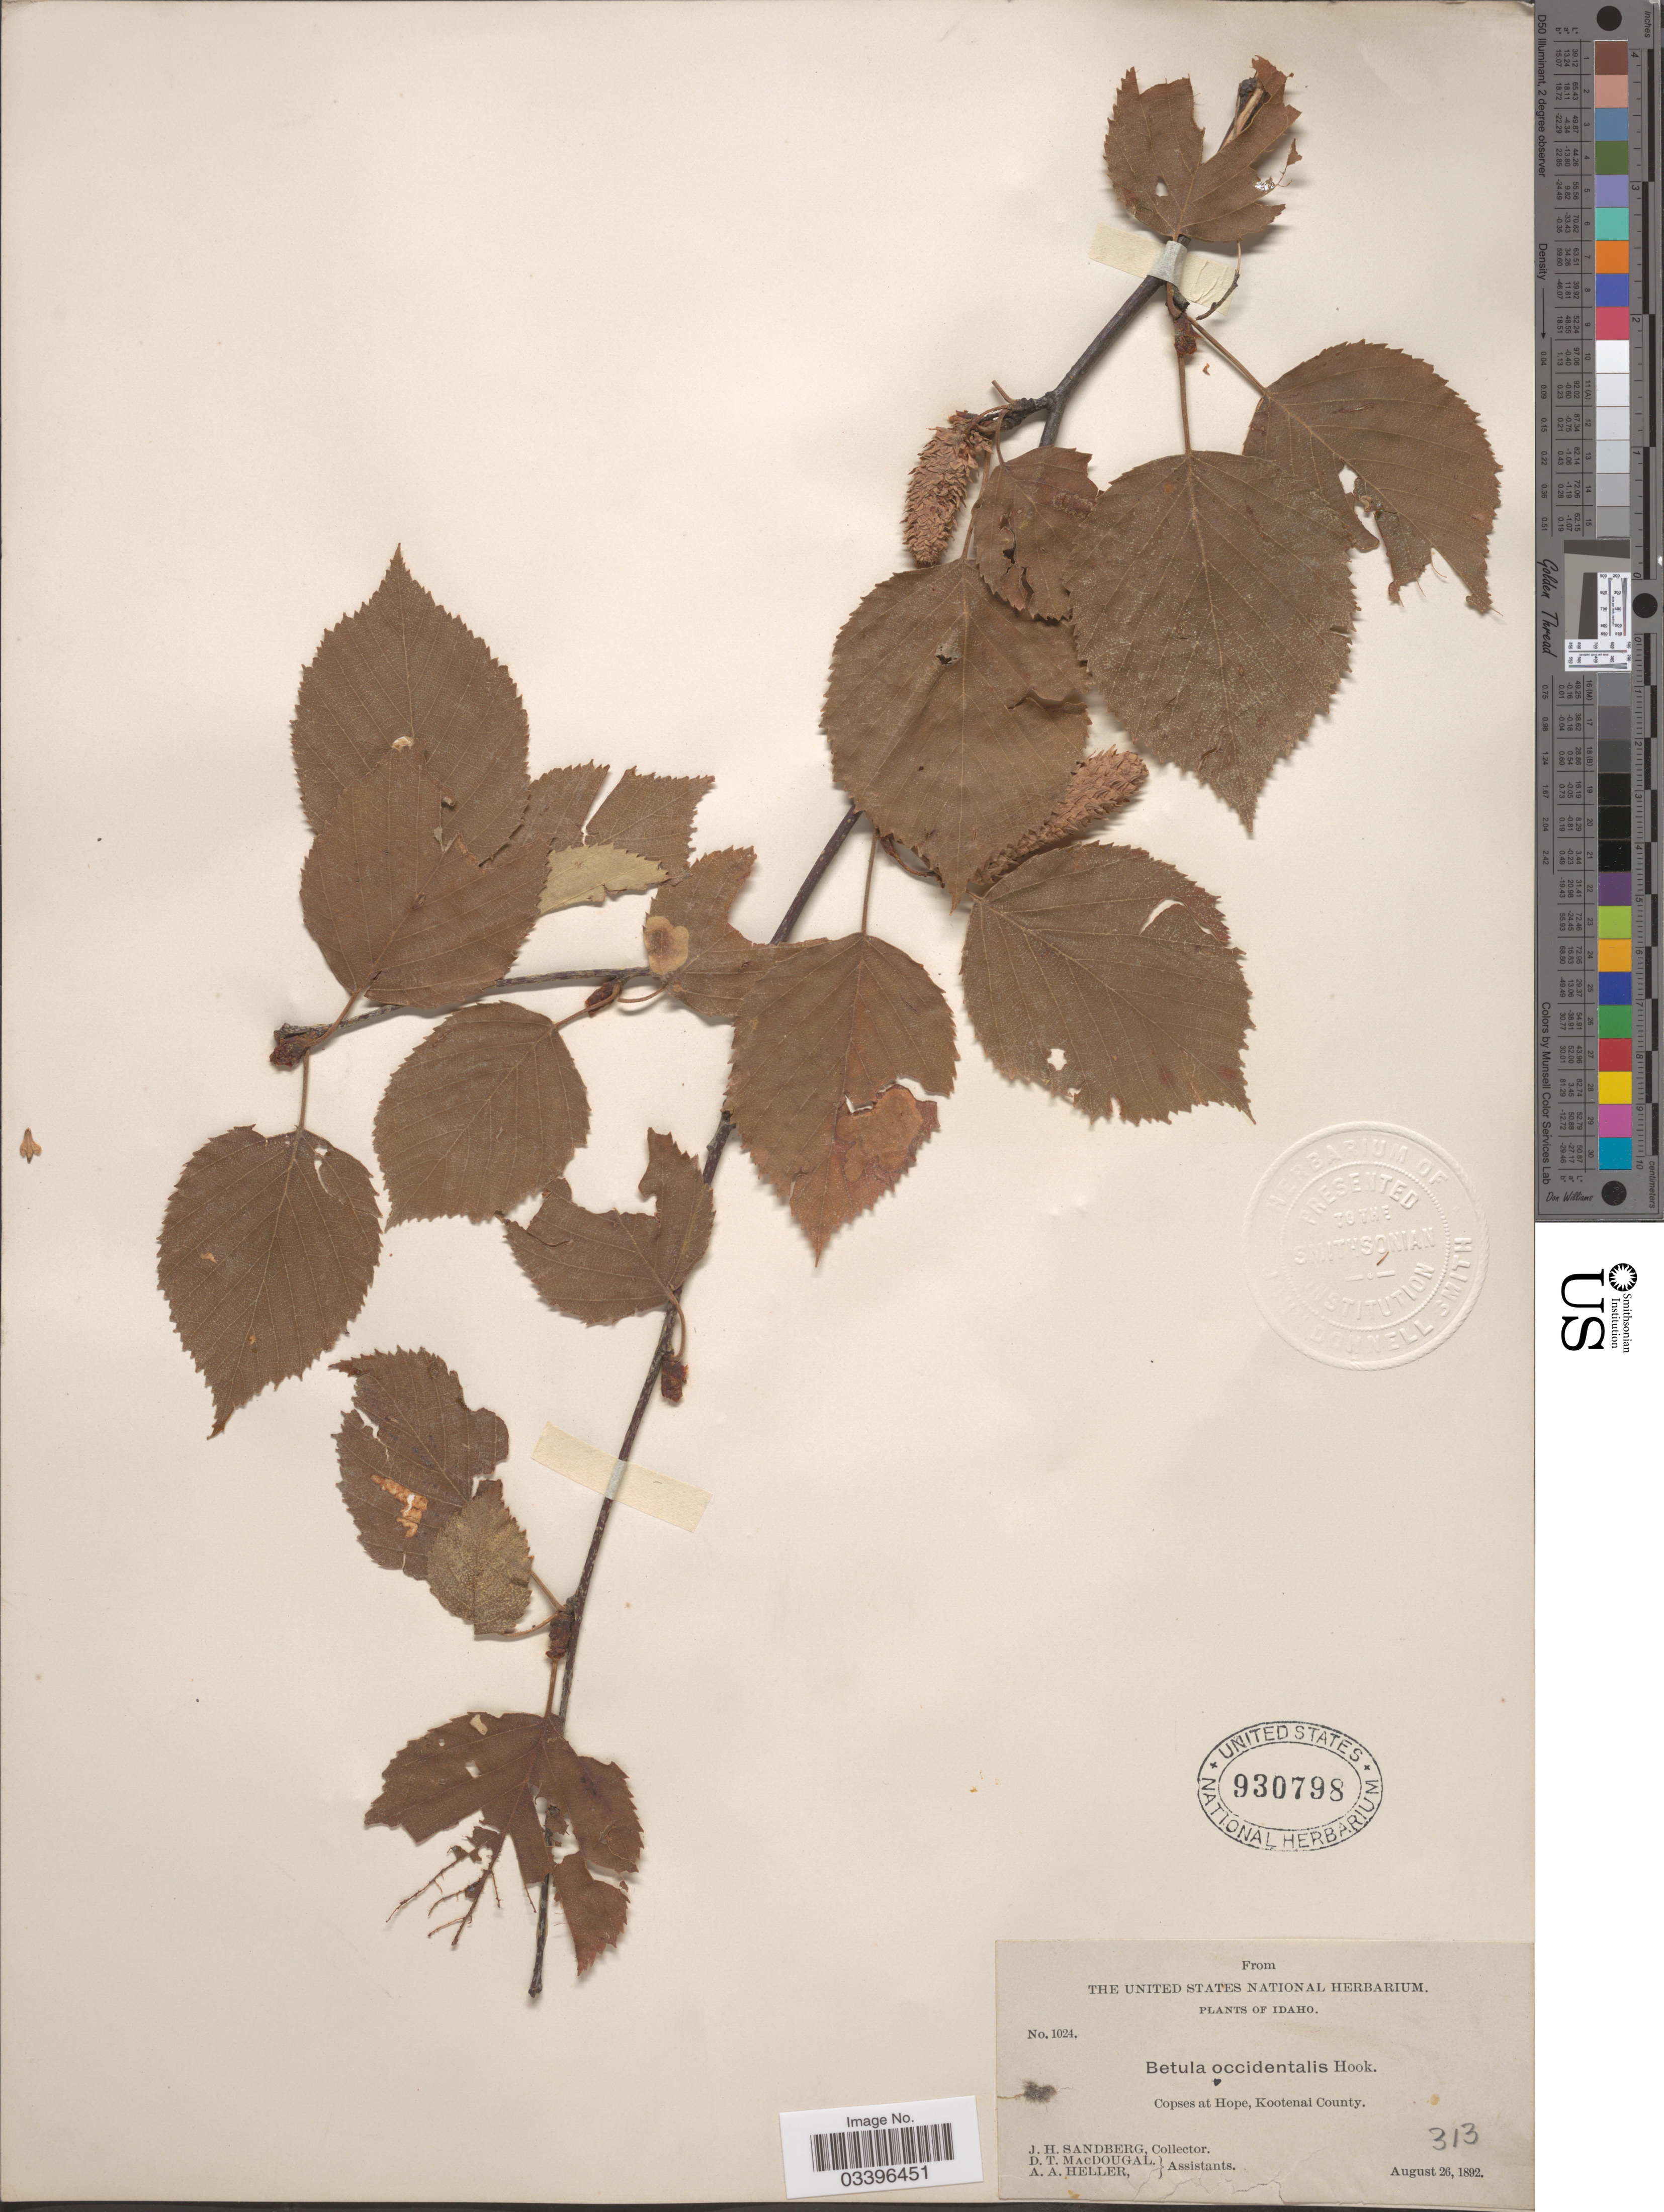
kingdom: Plantae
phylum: Tracheophyta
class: Magnoliopsida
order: Fagales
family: Betulaceae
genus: Betula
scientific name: Betula papyrifera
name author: Marshall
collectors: J. H. Sandberg, D. T. MacDougal & A. A. Heller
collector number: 1024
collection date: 1892-08-26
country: United States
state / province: Idaho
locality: Copses at Hope, Kootenai County.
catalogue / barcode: US 930798